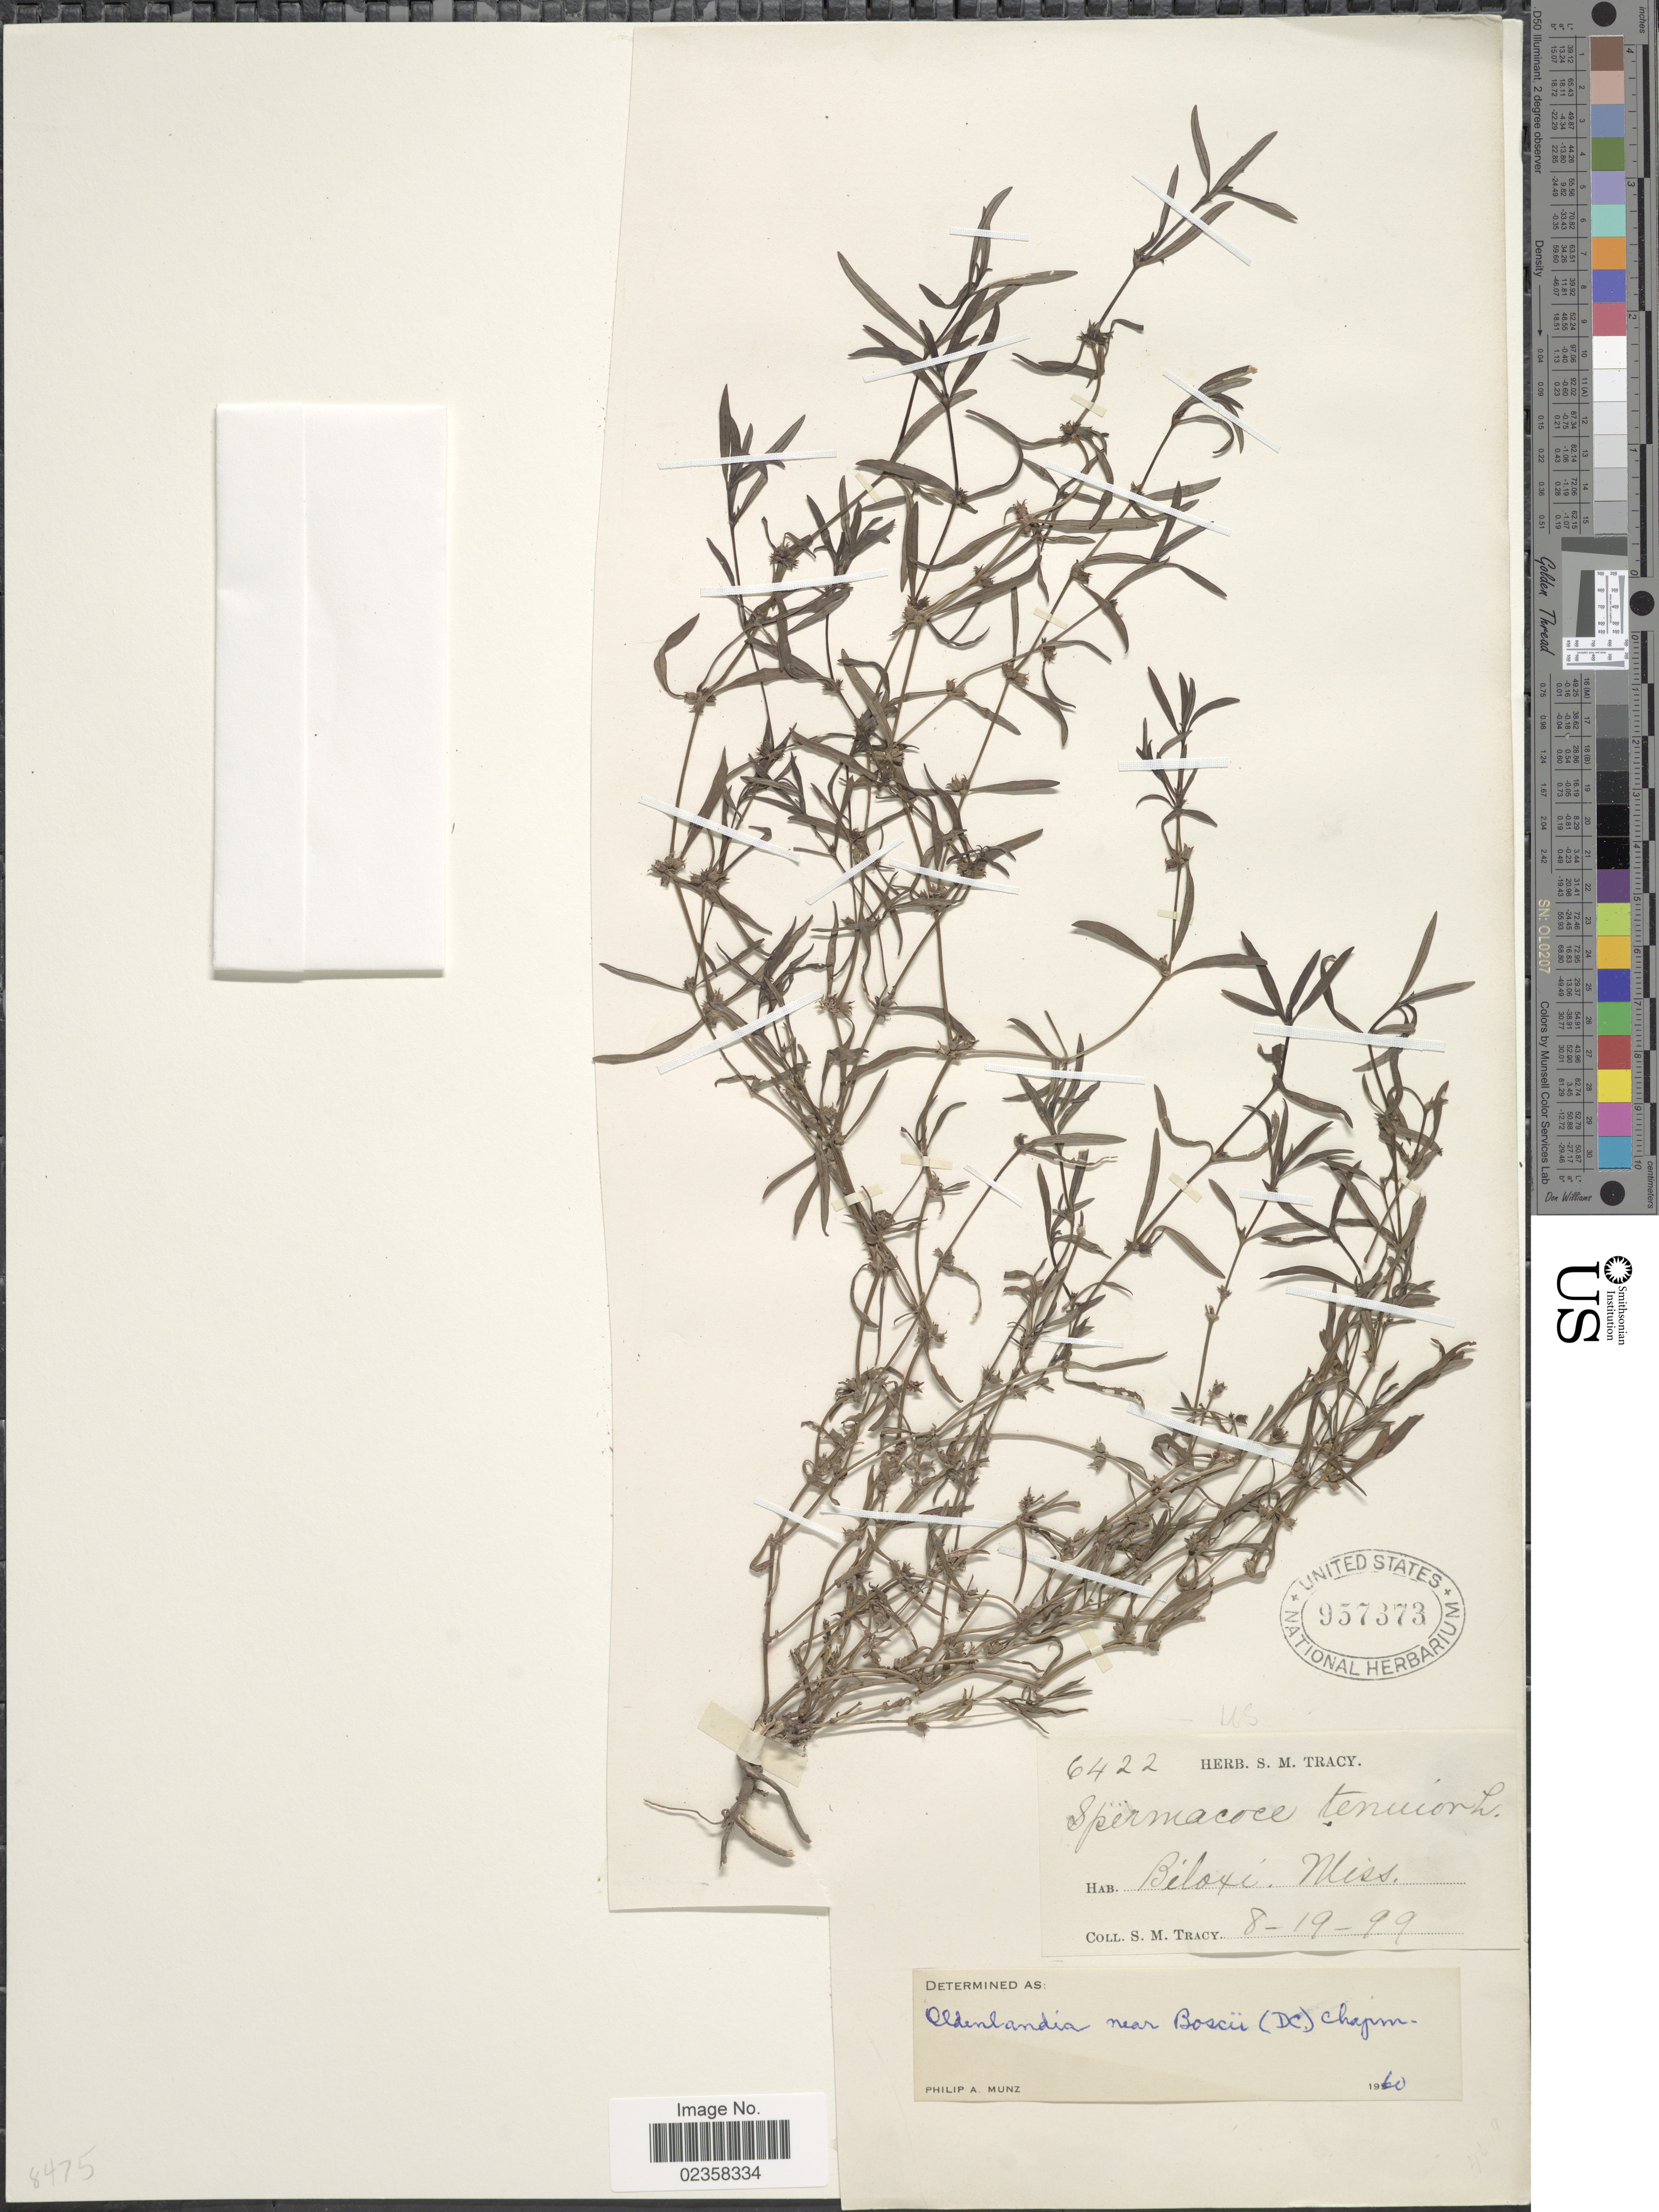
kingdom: Plantae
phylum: Tracheophyta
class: Magnoliopsida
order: Gentianales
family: Rubiaceae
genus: Oldenlandia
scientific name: Oldenlandia boscii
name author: (DC.) Chapm.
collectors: S. M. Tracy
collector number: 6422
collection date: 1899-08-19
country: United States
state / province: Mississippi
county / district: Harrison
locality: Biloxi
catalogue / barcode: US 957373